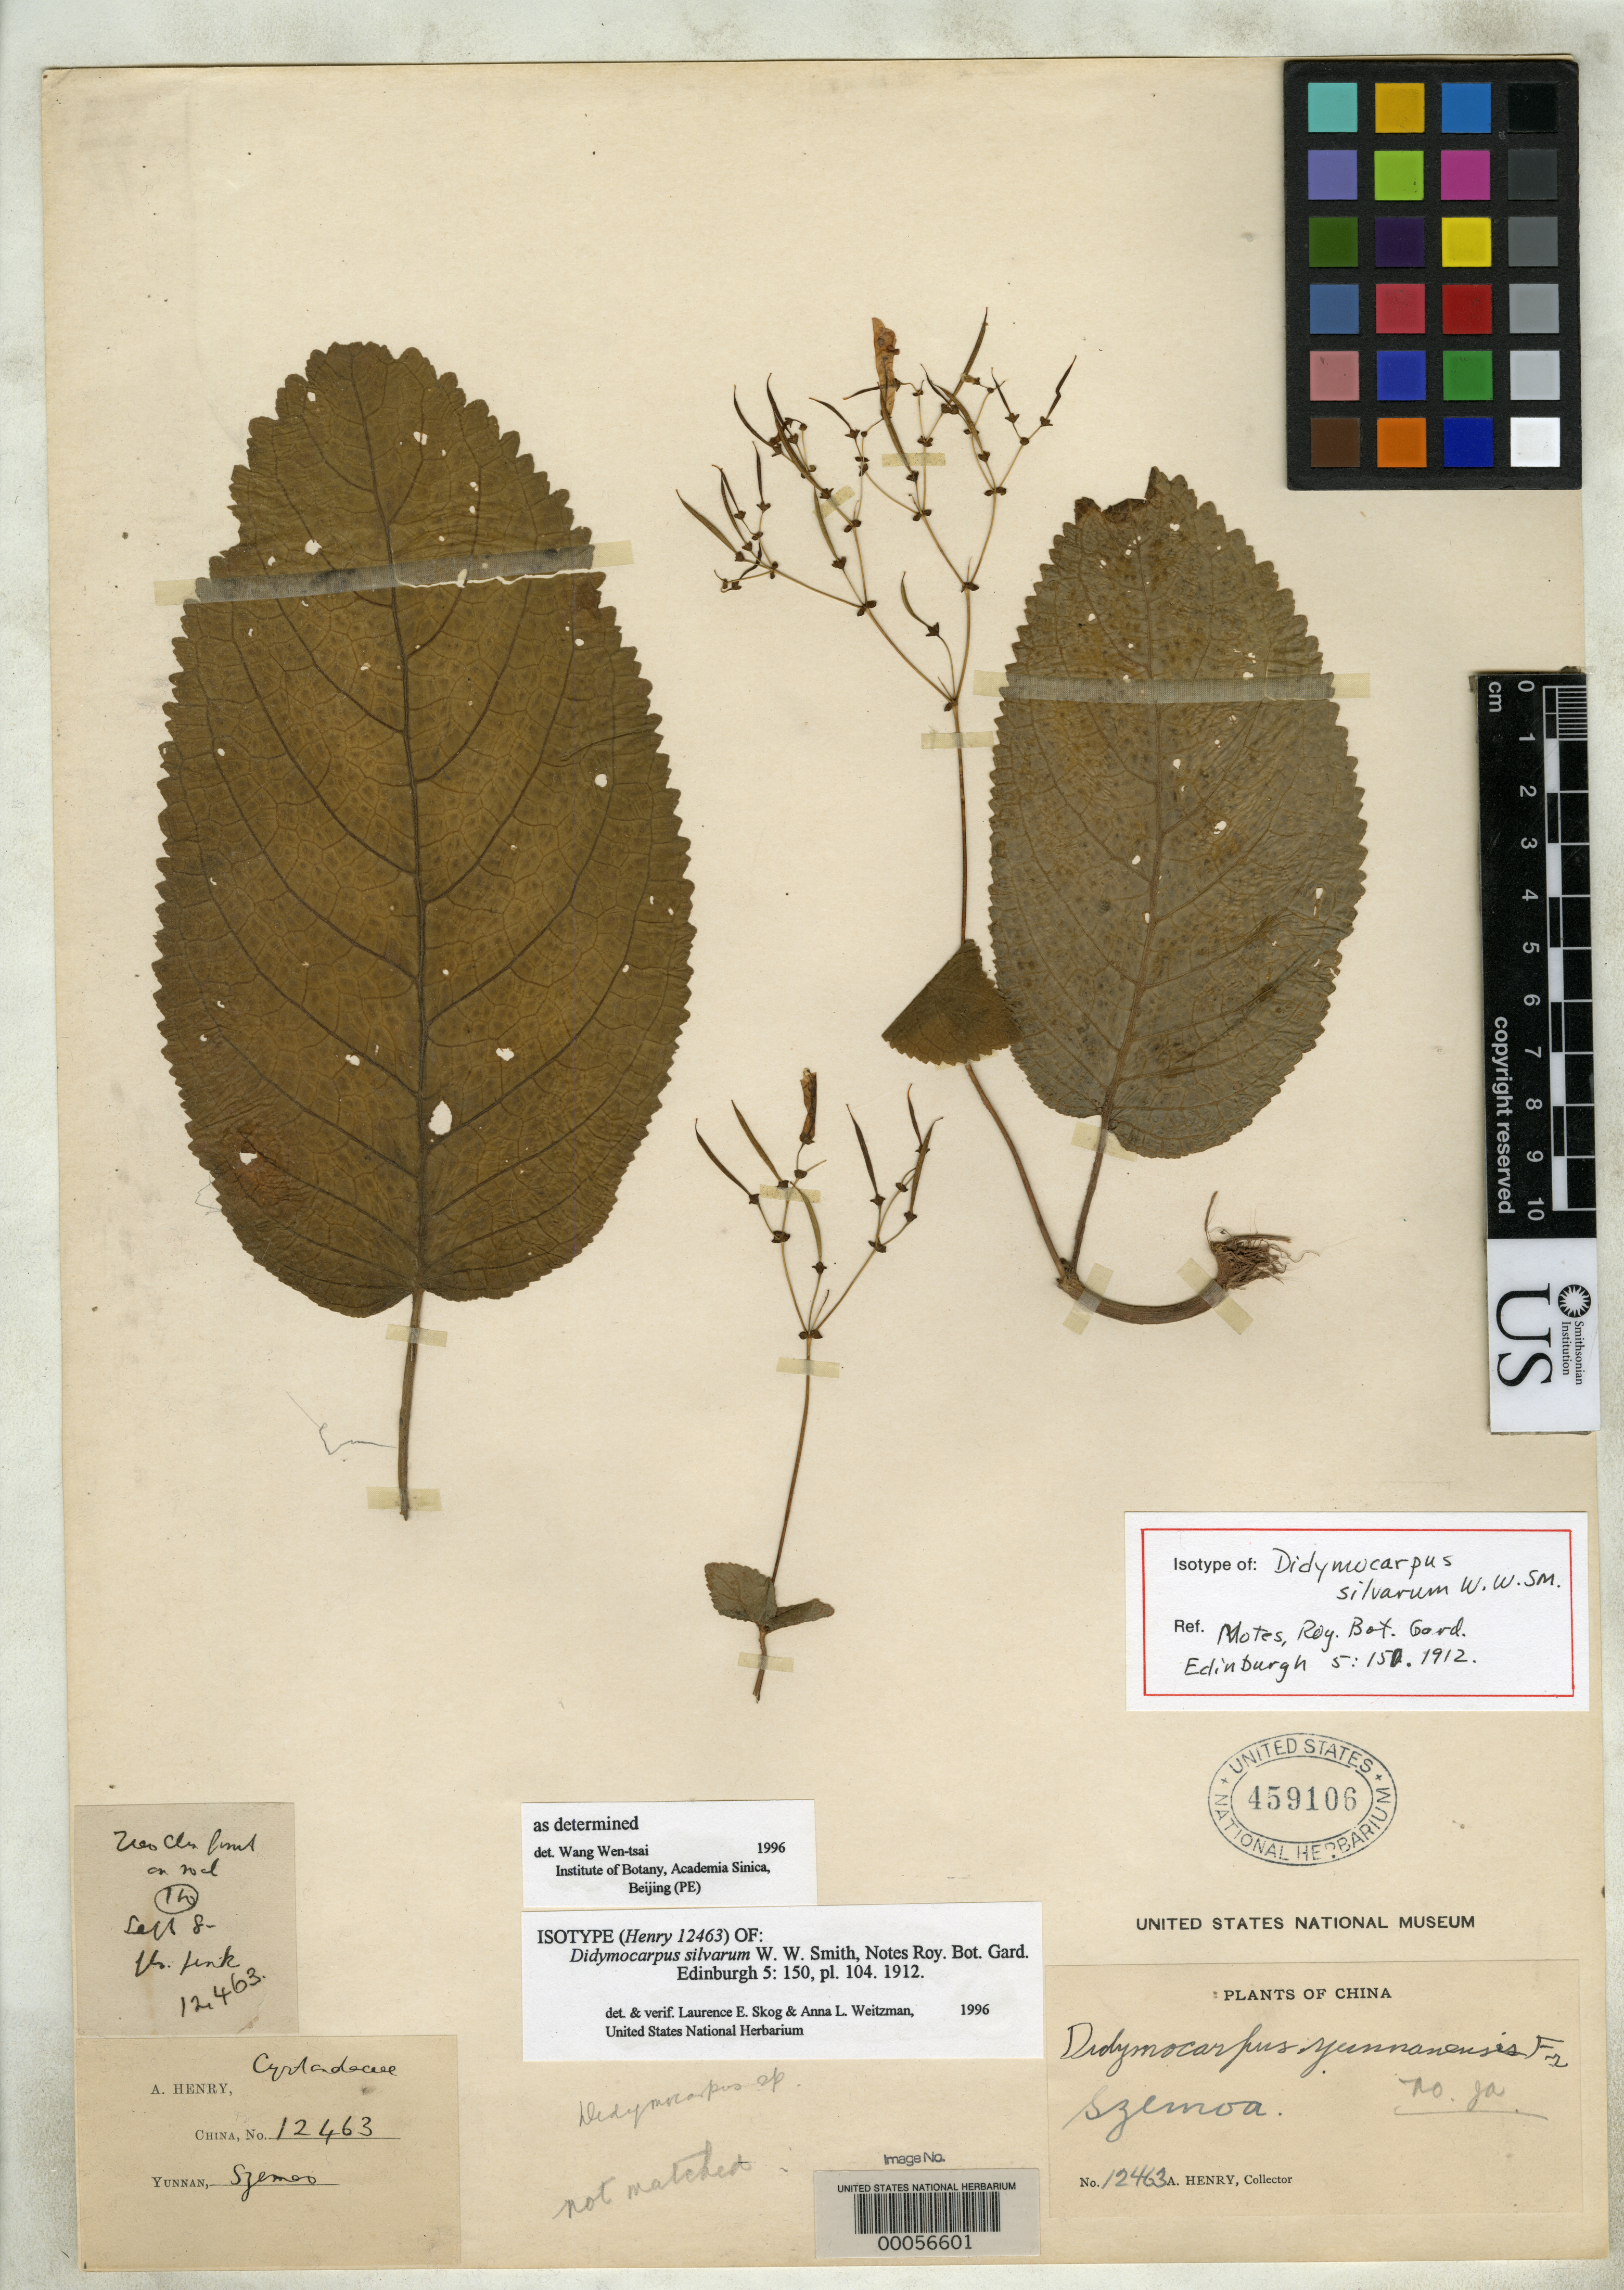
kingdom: Plantae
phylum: Tracheophyta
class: Magnoliopsida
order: Lamiales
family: Gesneriaceae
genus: Didymocarpus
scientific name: Didymocarpus silvarum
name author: W.W. Sm.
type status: Isotype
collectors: A. Henry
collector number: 12463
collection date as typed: Oct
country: China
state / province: Yunnan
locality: Szemoa.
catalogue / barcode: US 459106